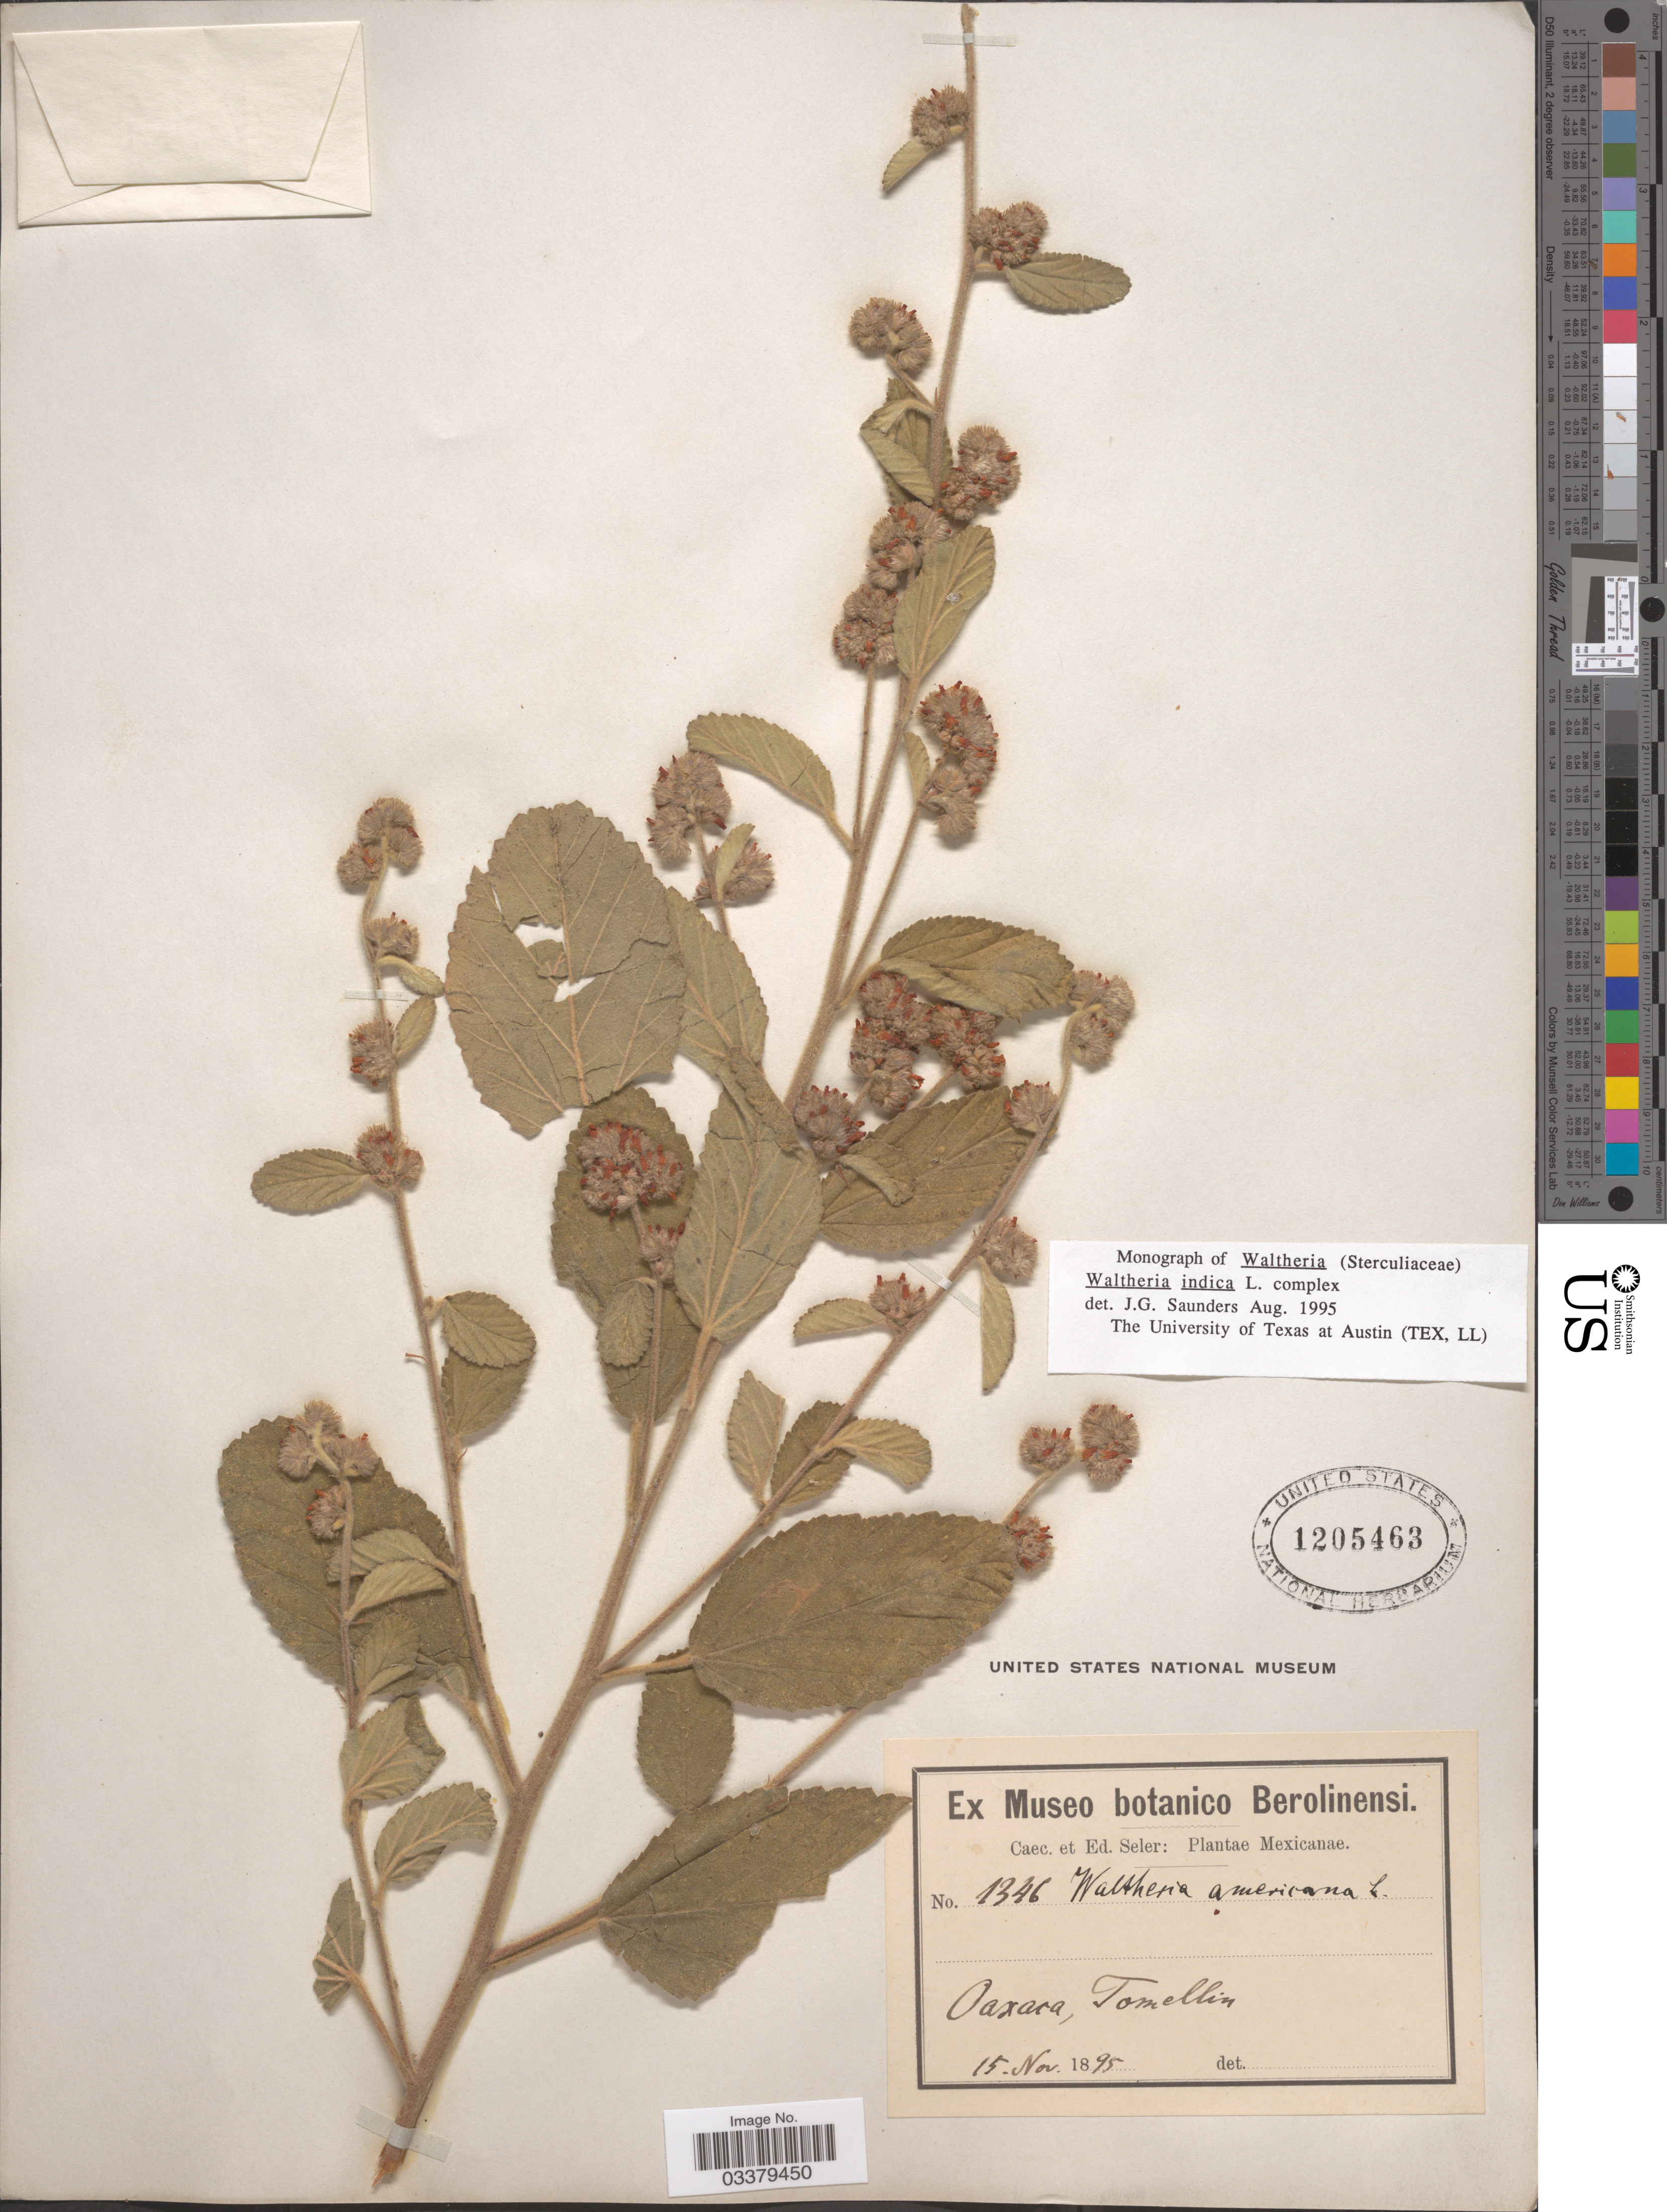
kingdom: Plantae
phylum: Tracheophyta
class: Magnoliopsida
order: Malvales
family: Malvaceae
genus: Waltheria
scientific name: Waltheria indica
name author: L.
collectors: C. Seler & E. G. Seler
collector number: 1346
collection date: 1895-11-15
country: Mexico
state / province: Oaxaca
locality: Tomellin.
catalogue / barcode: US 1205463